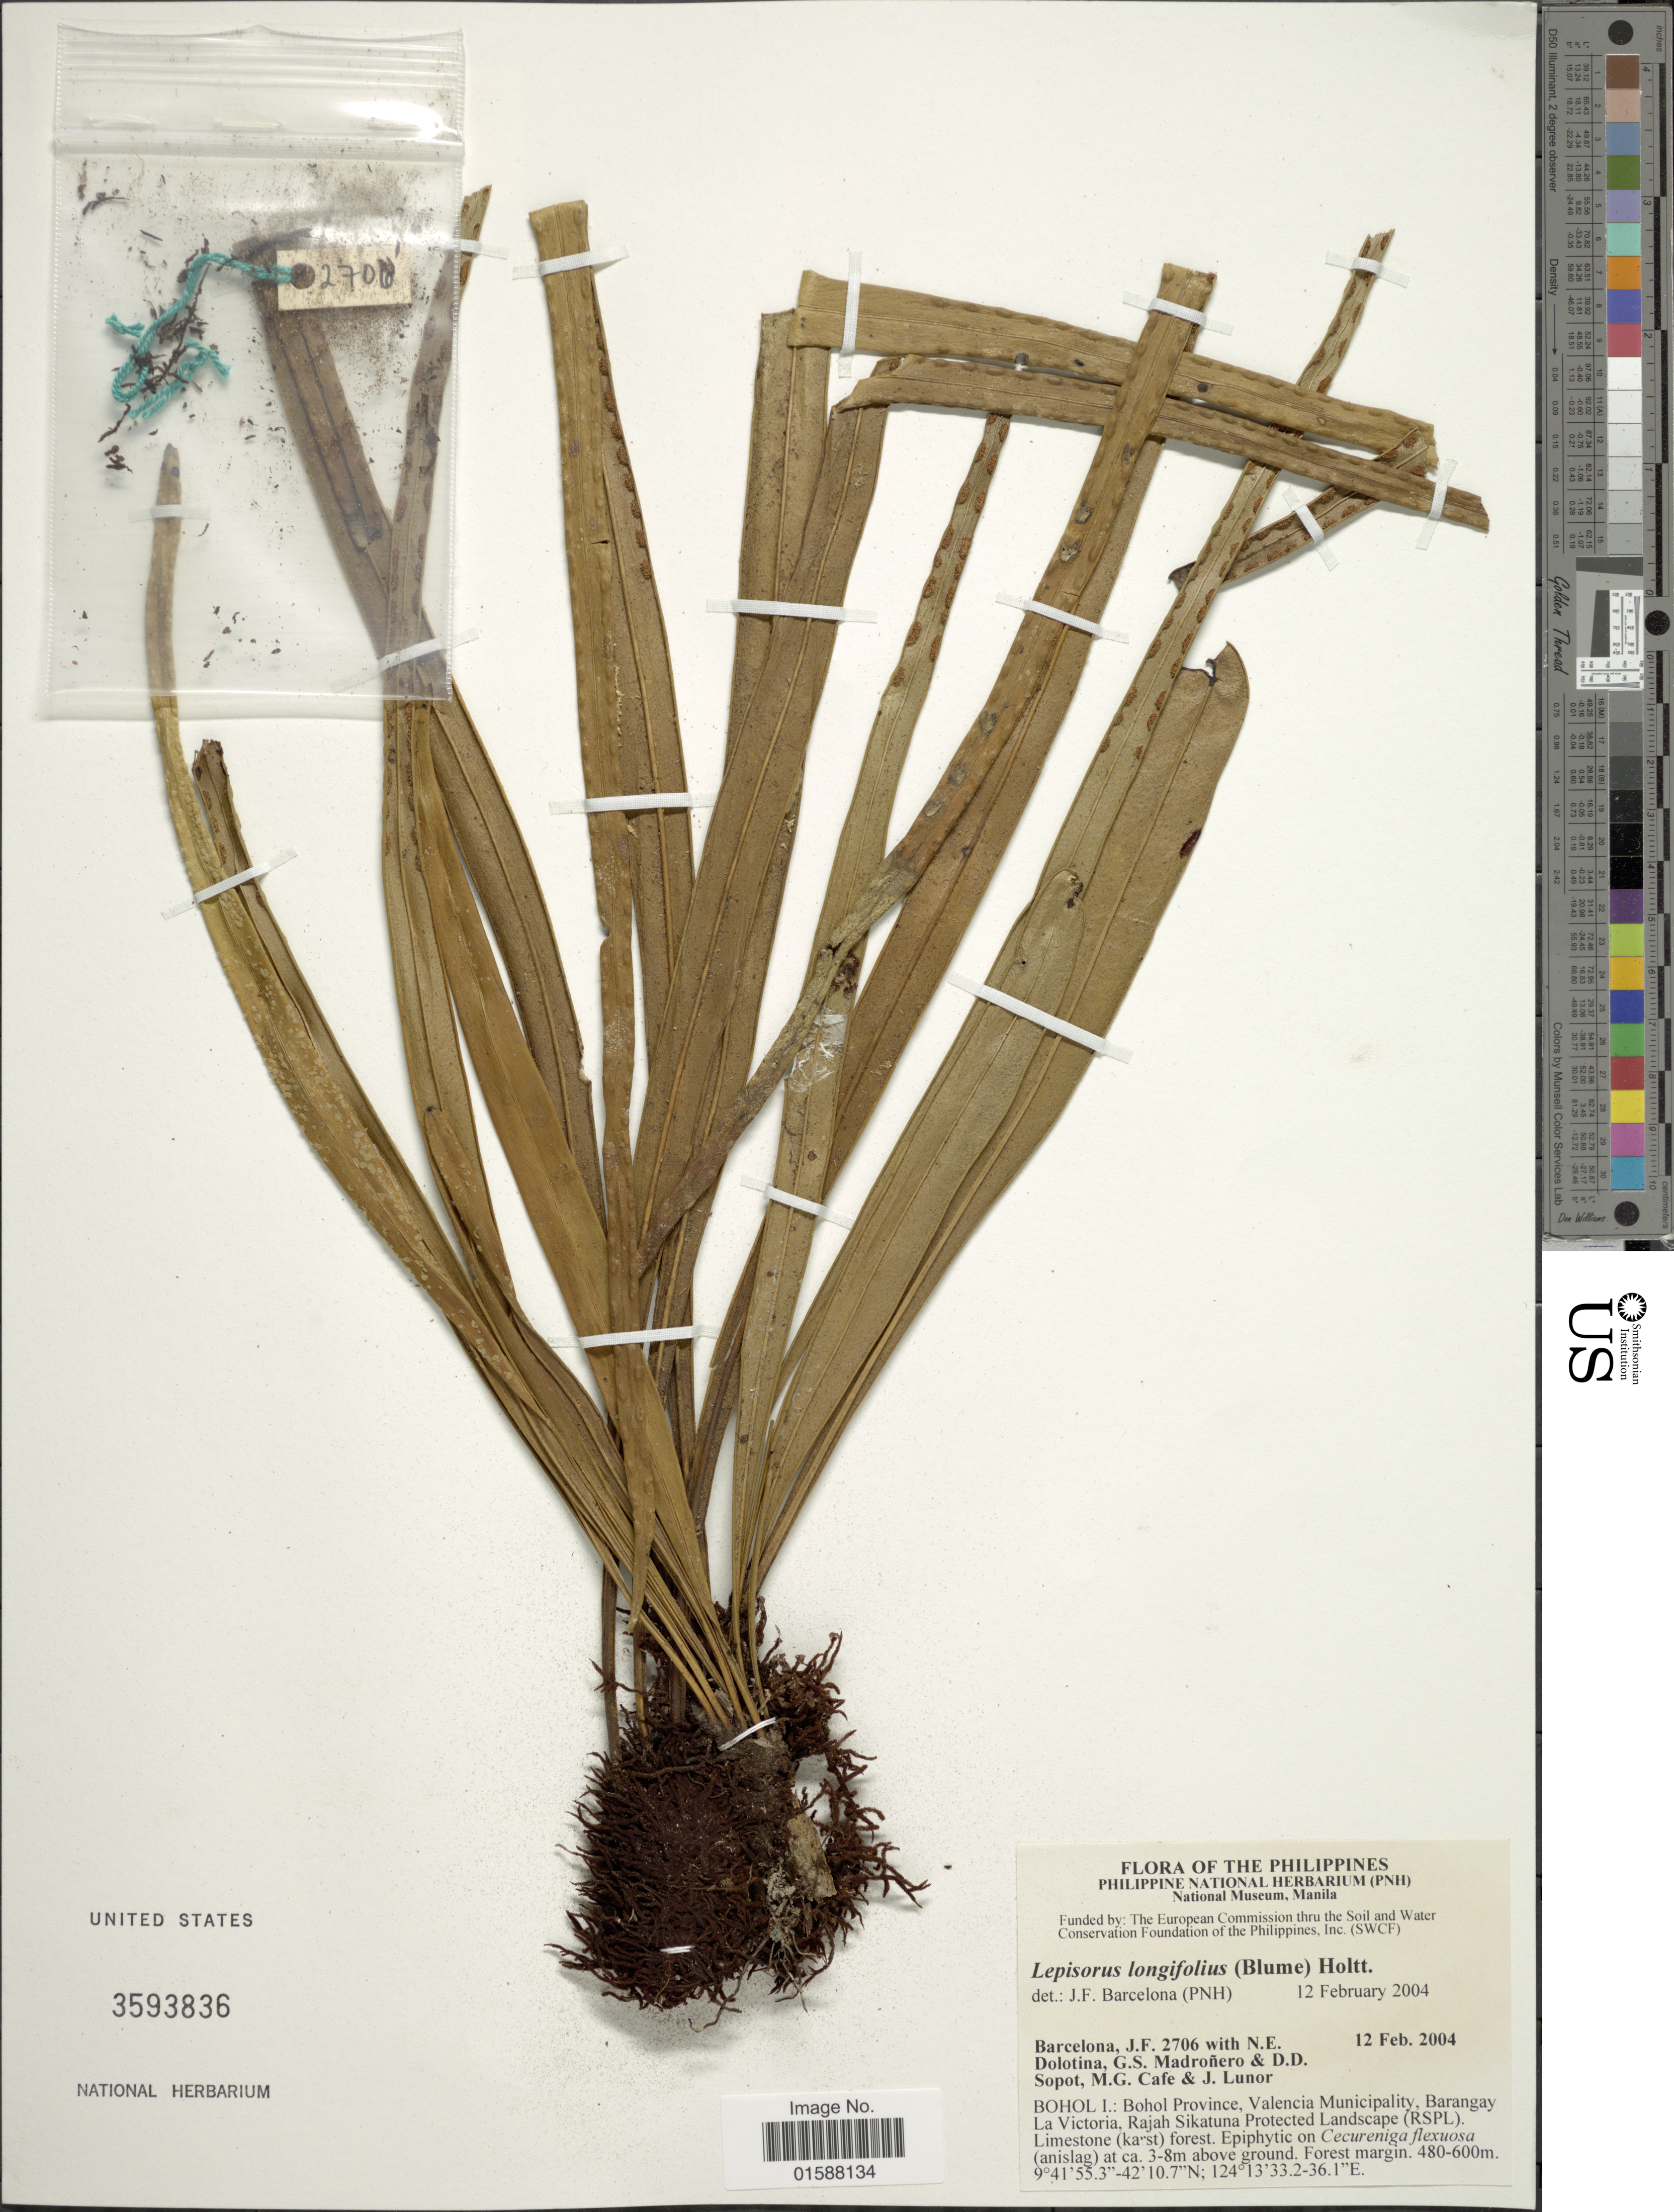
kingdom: Plantae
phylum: Tracheophyta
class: Polypodiopsida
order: Polypodiales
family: Polypodiaceae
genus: Lepisorus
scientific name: Lepisorus longifolius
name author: (Blume) Holttum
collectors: J. F. Barcelona, N. Dolotina, G. Madroñero, D. Sopot & et al.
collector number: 2706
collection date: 2004-02-12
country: Philippines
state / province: Central Visayas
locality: Bohol I.: Bohol Province, Valencia Municipality, Barangay La Victoria, Rajah Sikatuna Protected Landscape (RSPL). Limestone (karst) forest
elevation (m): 480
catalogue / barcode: US 3593836